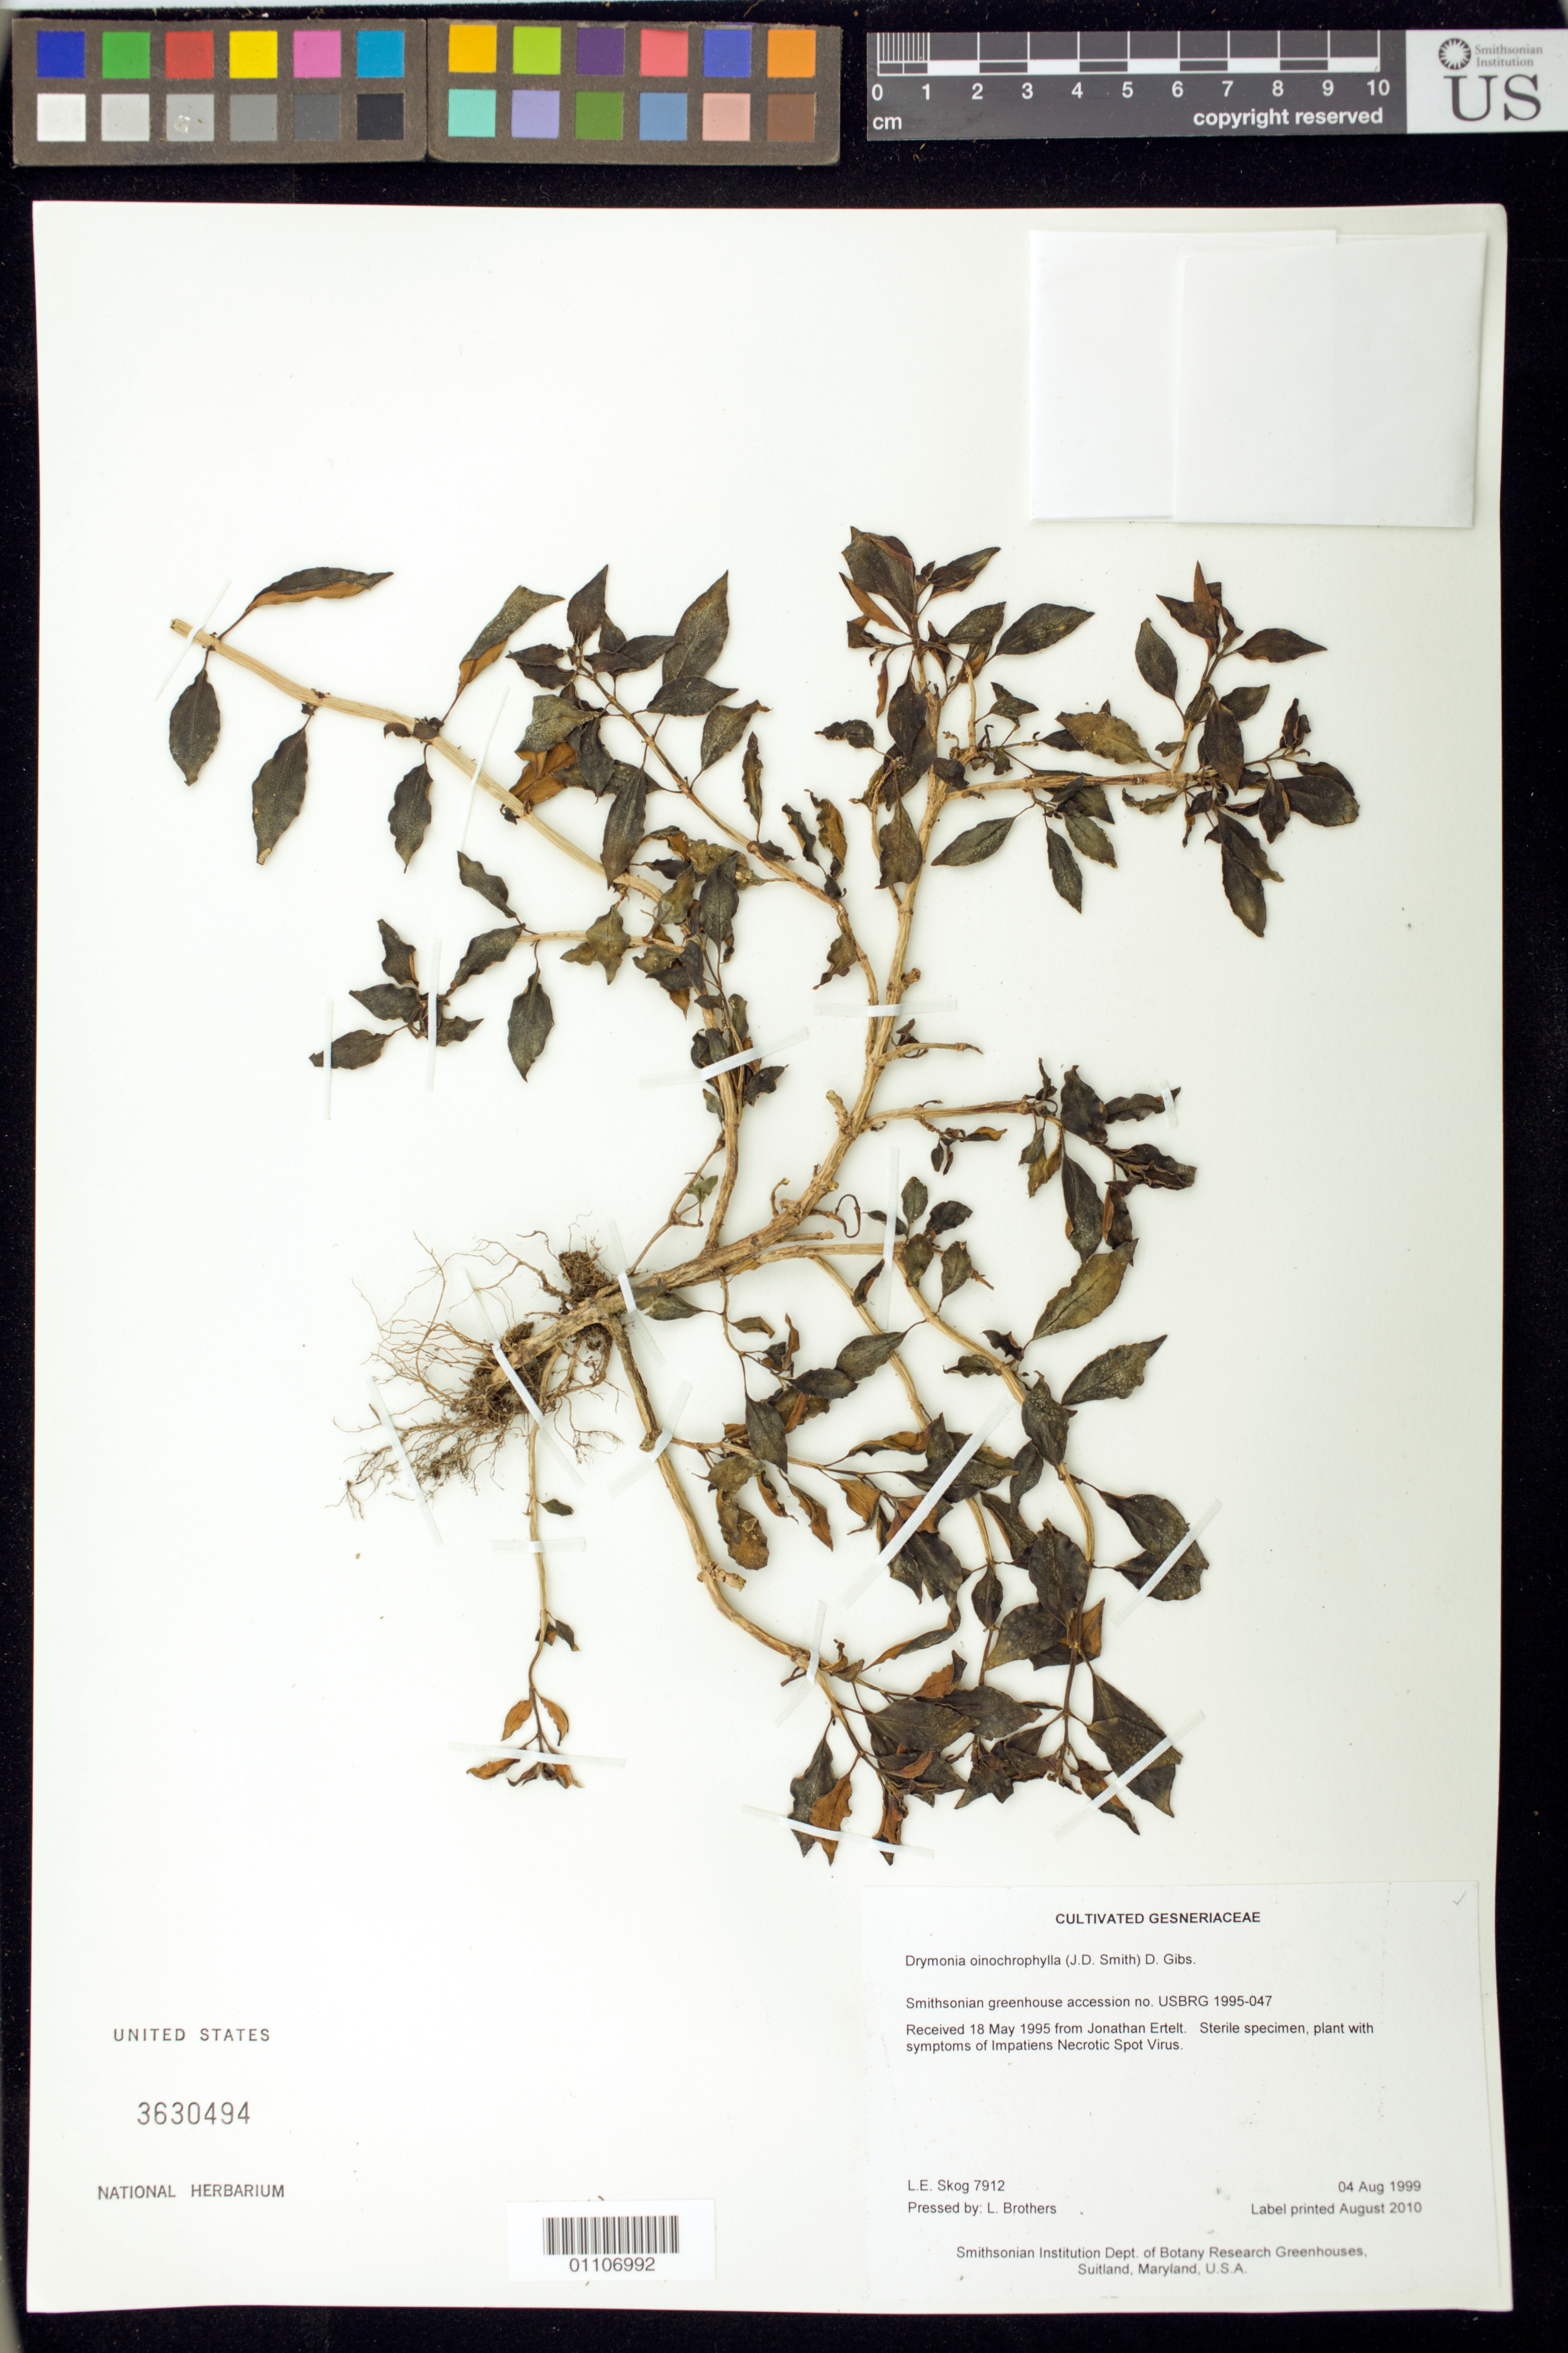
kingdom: Plantae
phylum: Tracheophyta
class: Magnoliopsida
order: Lamiales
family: Gesneriaceae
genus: Drymonia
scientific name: Drymonia oinochrophylla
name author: (Donn. Sm.) D.N. Gibson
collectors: L. E. Skog & L. Brothers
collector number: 7912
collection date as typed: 04 Aug 1999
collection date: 1999-08-04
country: United States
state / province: Maryland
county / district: Prince George's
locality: Smithsonian Institution Dept. of Botany Research Greenhouses, Suitland, Maryland, U.S.A.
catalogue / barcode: US 3630494